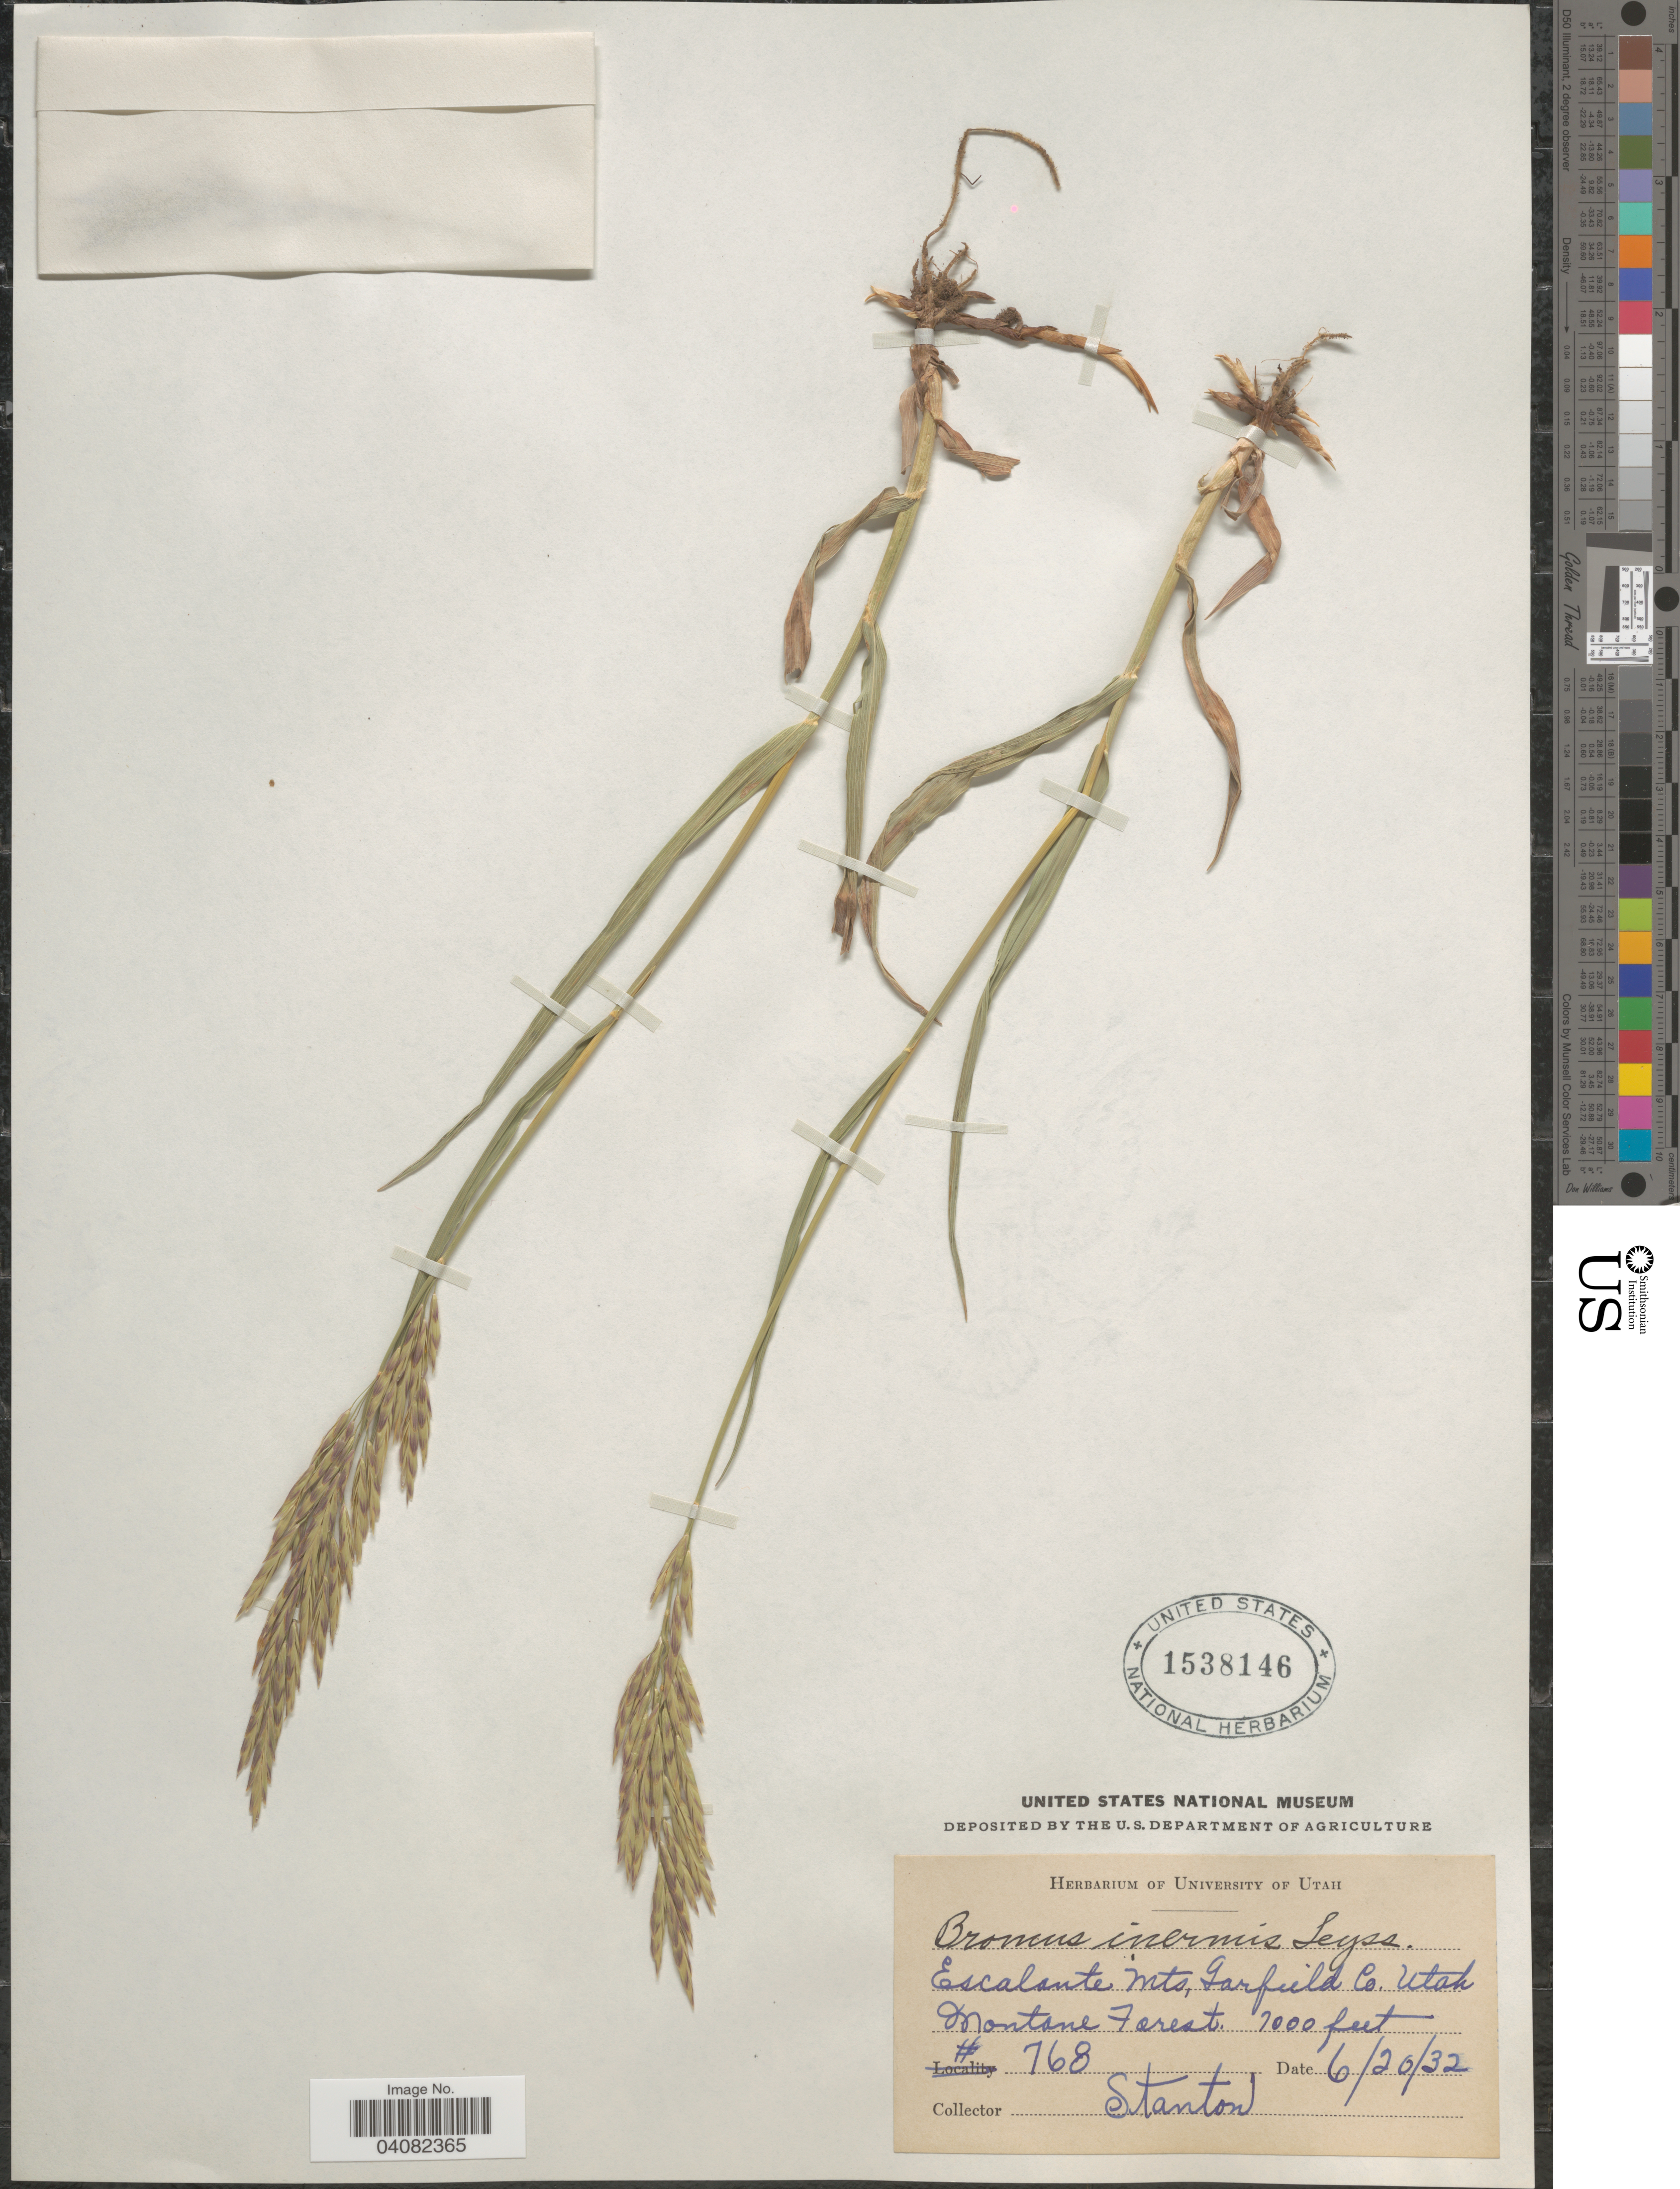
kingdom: Plantae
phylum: Tracheophyta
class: Liliopsida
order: Poales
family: Poaceae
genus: Bromus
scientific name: Bromus inermis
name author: Leyss.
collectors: E. M. Stanton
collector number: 768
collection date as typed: Transcribed d/m/y: 20/6/32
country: United States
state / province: Utah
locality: Escalante Mts, Garfield Co. Montane Forest.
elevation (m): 305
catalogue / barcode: US 1538146